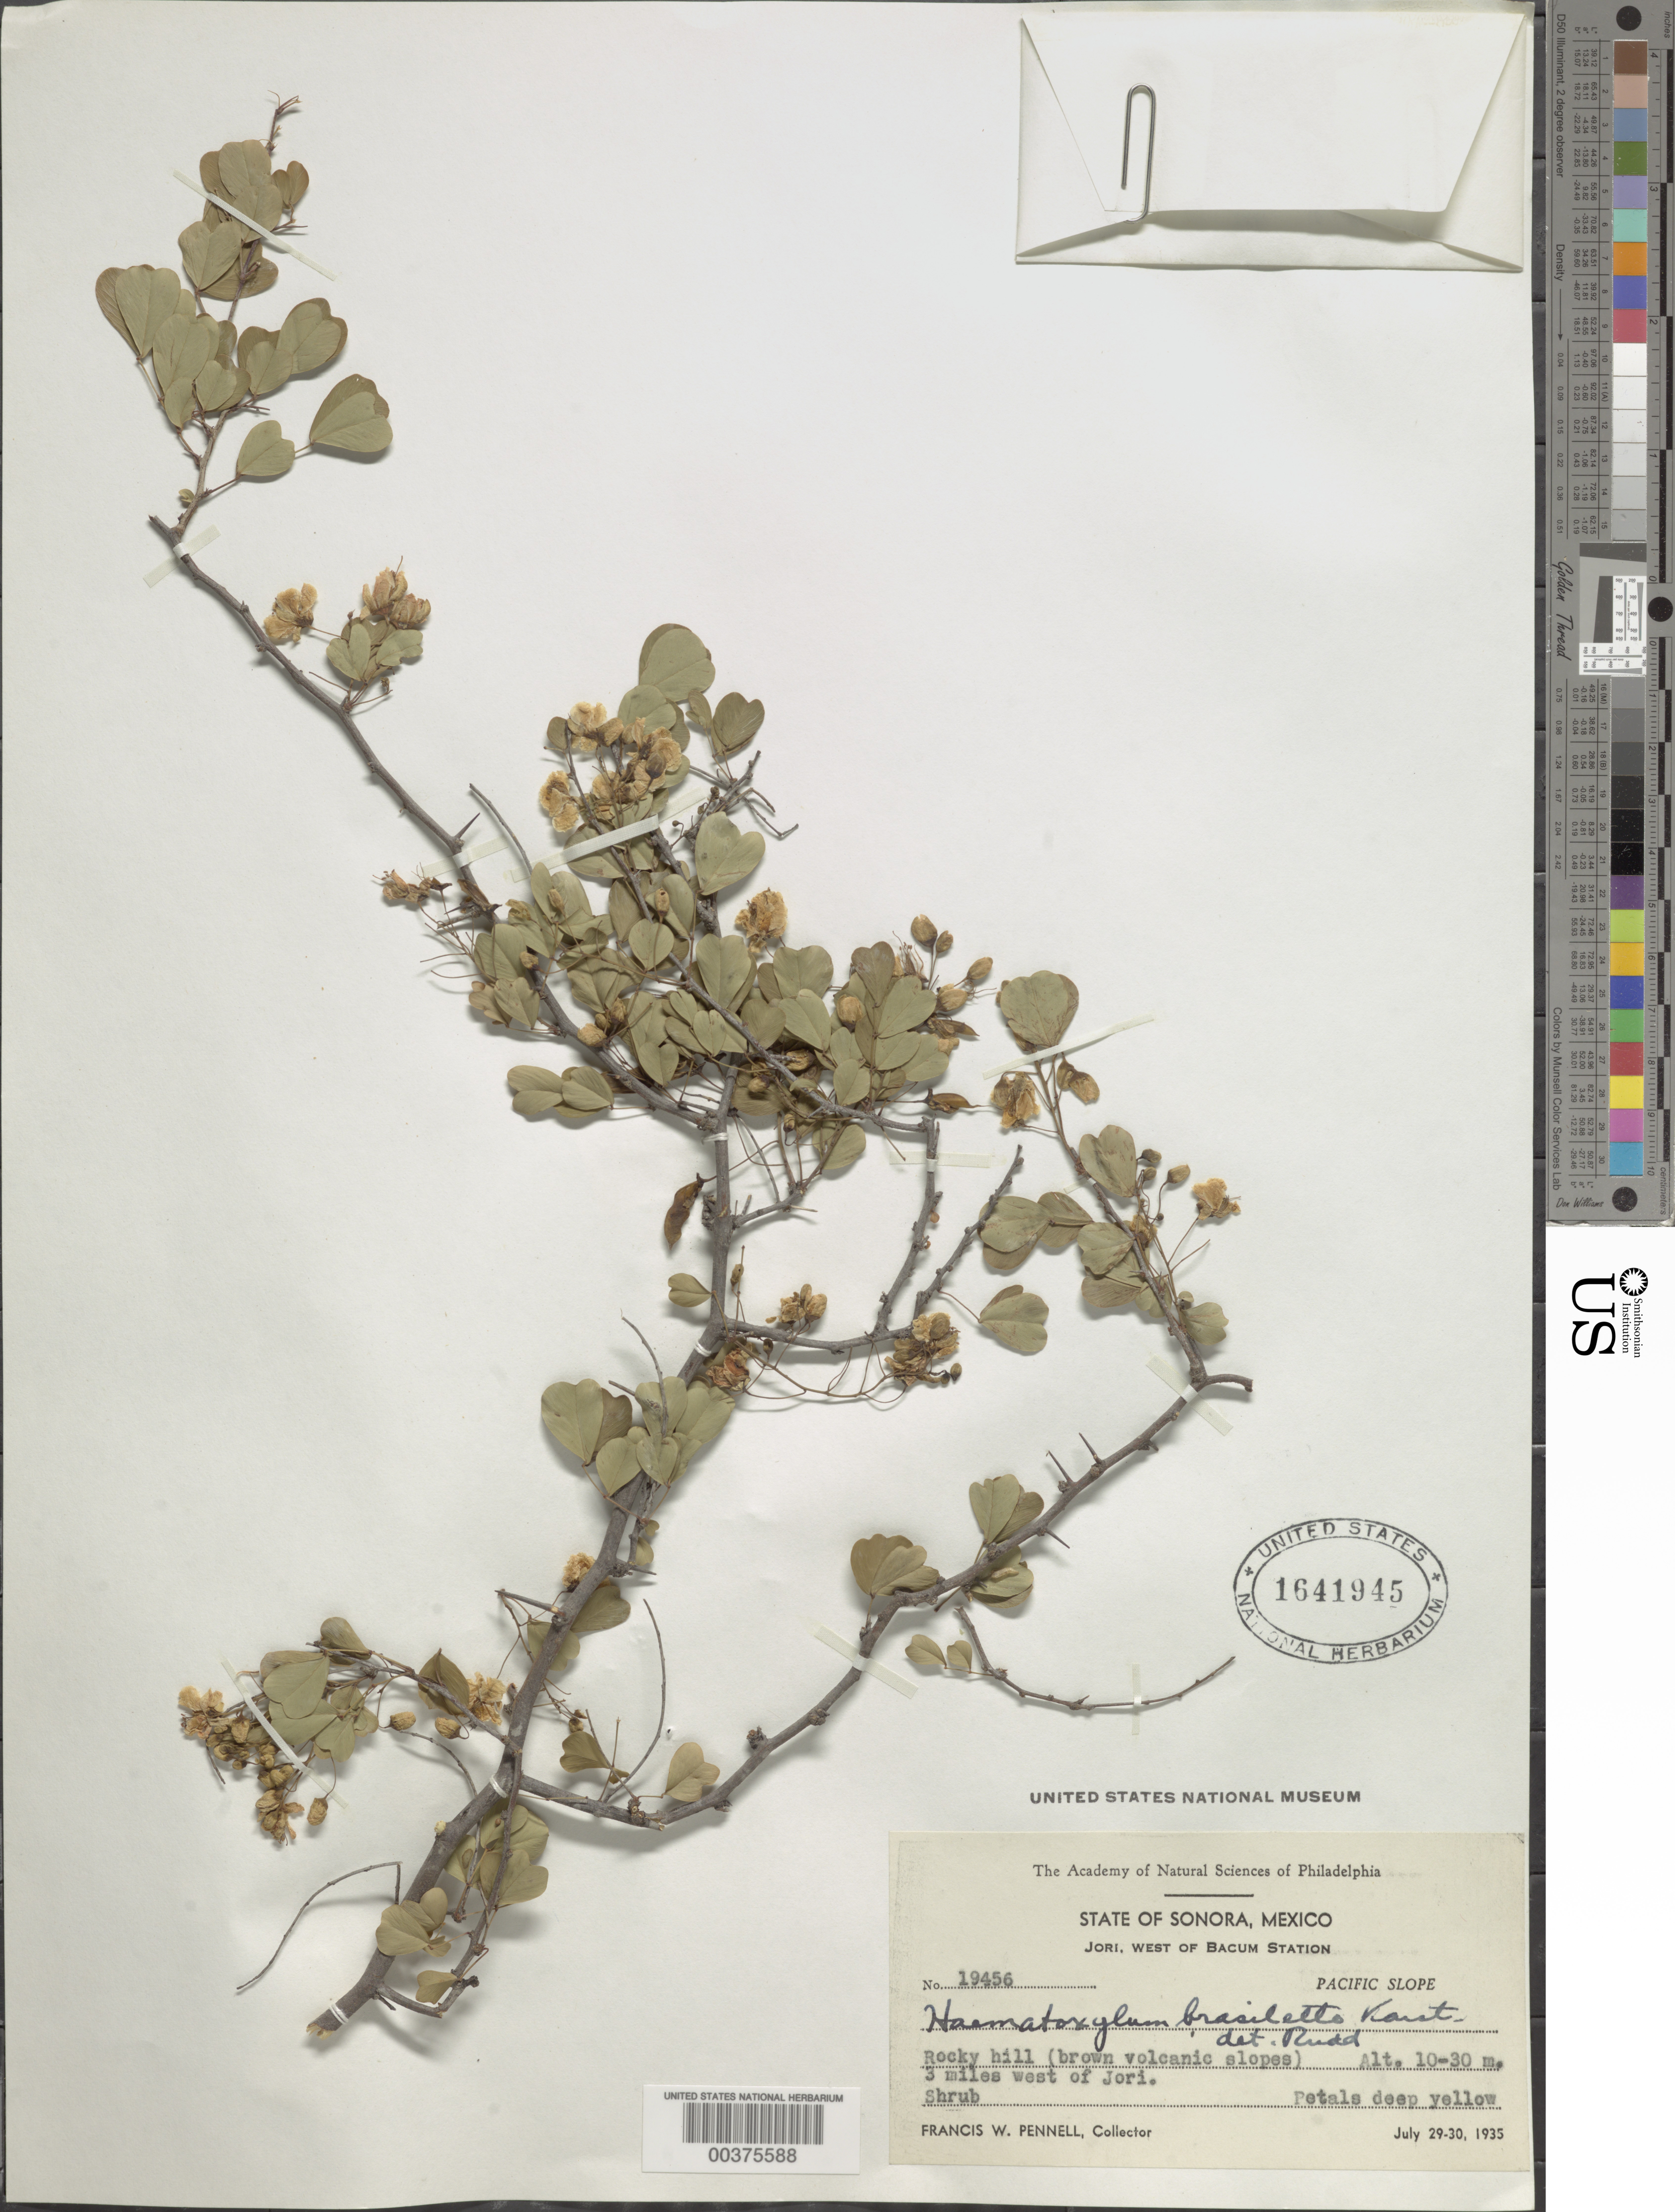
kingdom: Plantae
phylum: Tracheophyta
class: Magnoliopsida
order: Fabales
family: Fabaceae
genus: Haematoxylum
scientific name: Haematoxylum brasiletto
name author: H. Karst.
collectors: F. W. Pennell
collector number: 19456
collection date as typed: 29 Jul 1935 to 30 Jul 1935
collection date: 1935-07-29/1935-07-30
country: Mexico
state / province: Sonora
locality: Jori, W of bacum station; pacific slope; 3 mi W of jori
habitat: Rocky hill (brown volcanic slopes)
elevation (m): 10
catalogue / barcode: US 1641945